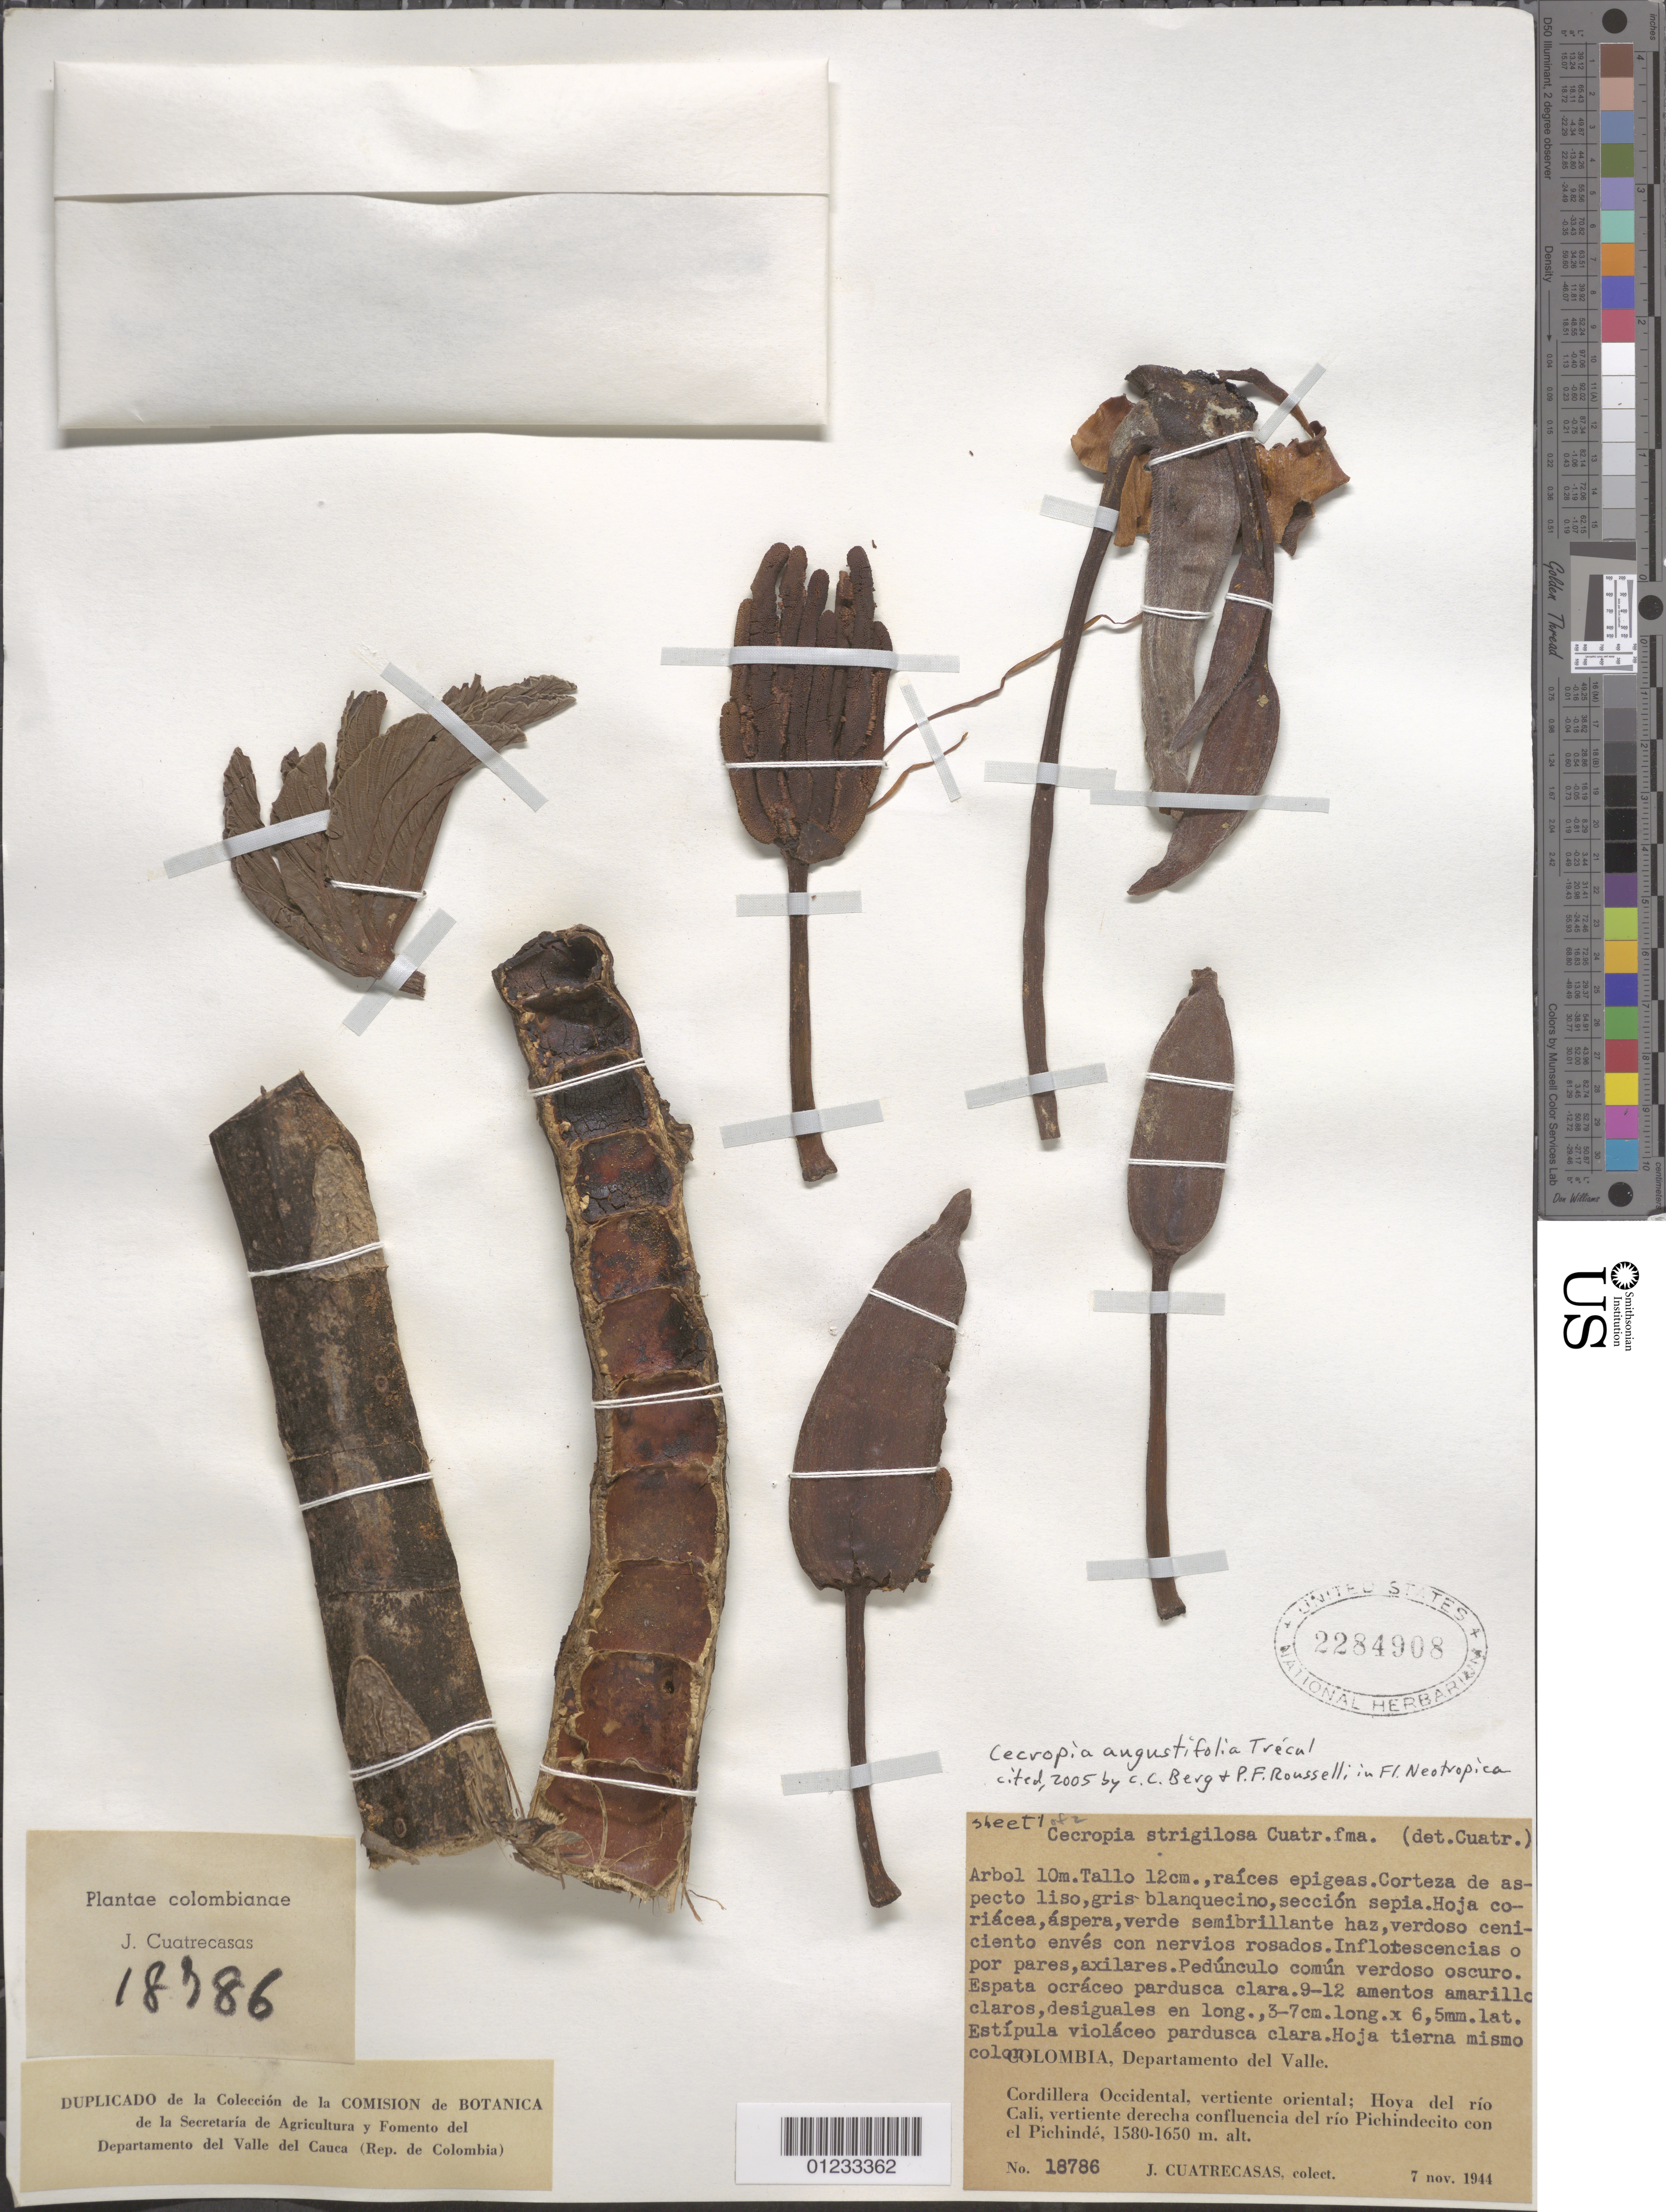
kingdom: Plantae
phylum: Tracheophyta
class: Magnoliopsida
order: Rosales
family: Urticaceae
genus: Cecropia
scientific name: Cecropia angustifolia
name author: Trécul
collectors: J. Cuatrecasas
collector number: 18786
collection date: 1944-11-07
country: Colombia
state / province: Valle del Cauca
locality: Hoya del río Cali, vertiente derecha confluencia del río Pichindecito con el Pichindé.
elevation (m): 1580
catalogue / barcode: US 2284908